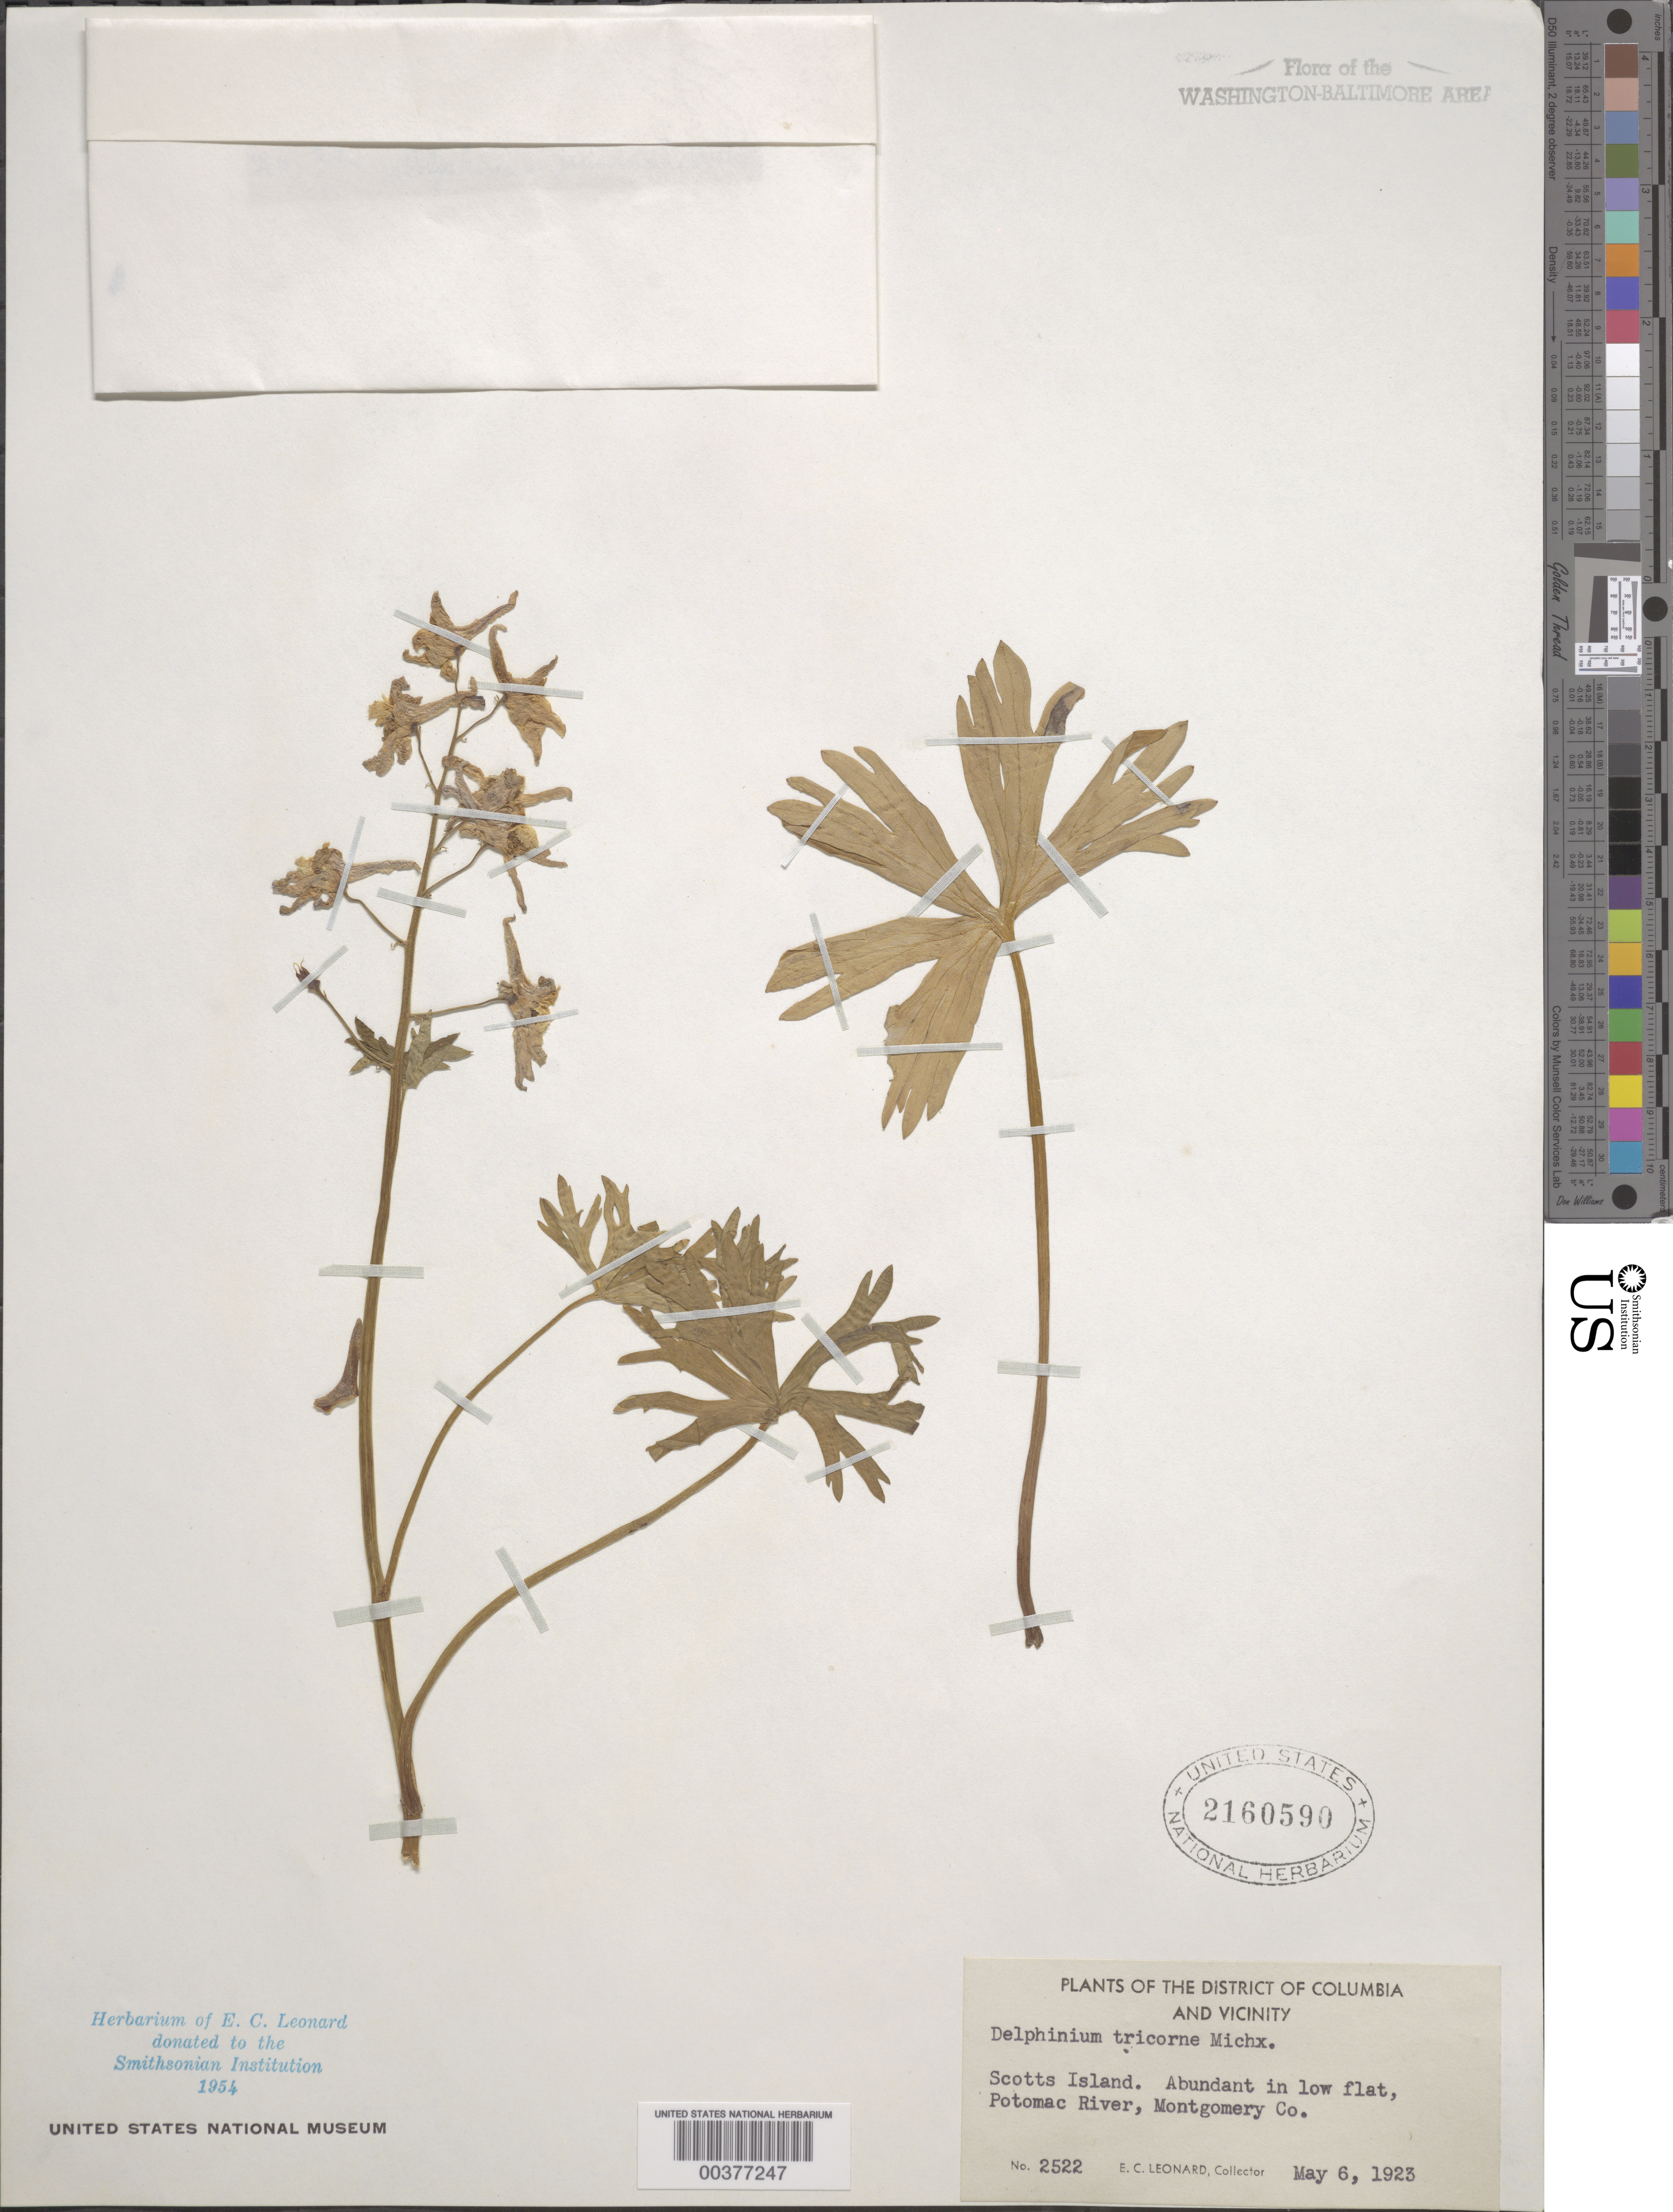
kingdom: Plantae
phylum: Tracheophyta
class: Magnoliopsida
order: Ranunculales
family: Ranunculaceae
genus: Delphinium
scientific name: Delphinium tricorne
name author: Michx.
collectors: E. C. Leonard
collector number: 2522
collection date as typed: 06 May 1923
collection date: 1923-05-06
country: United States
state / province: Maryland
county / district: Montgomery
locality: Scott Island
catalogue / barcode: US 2160590